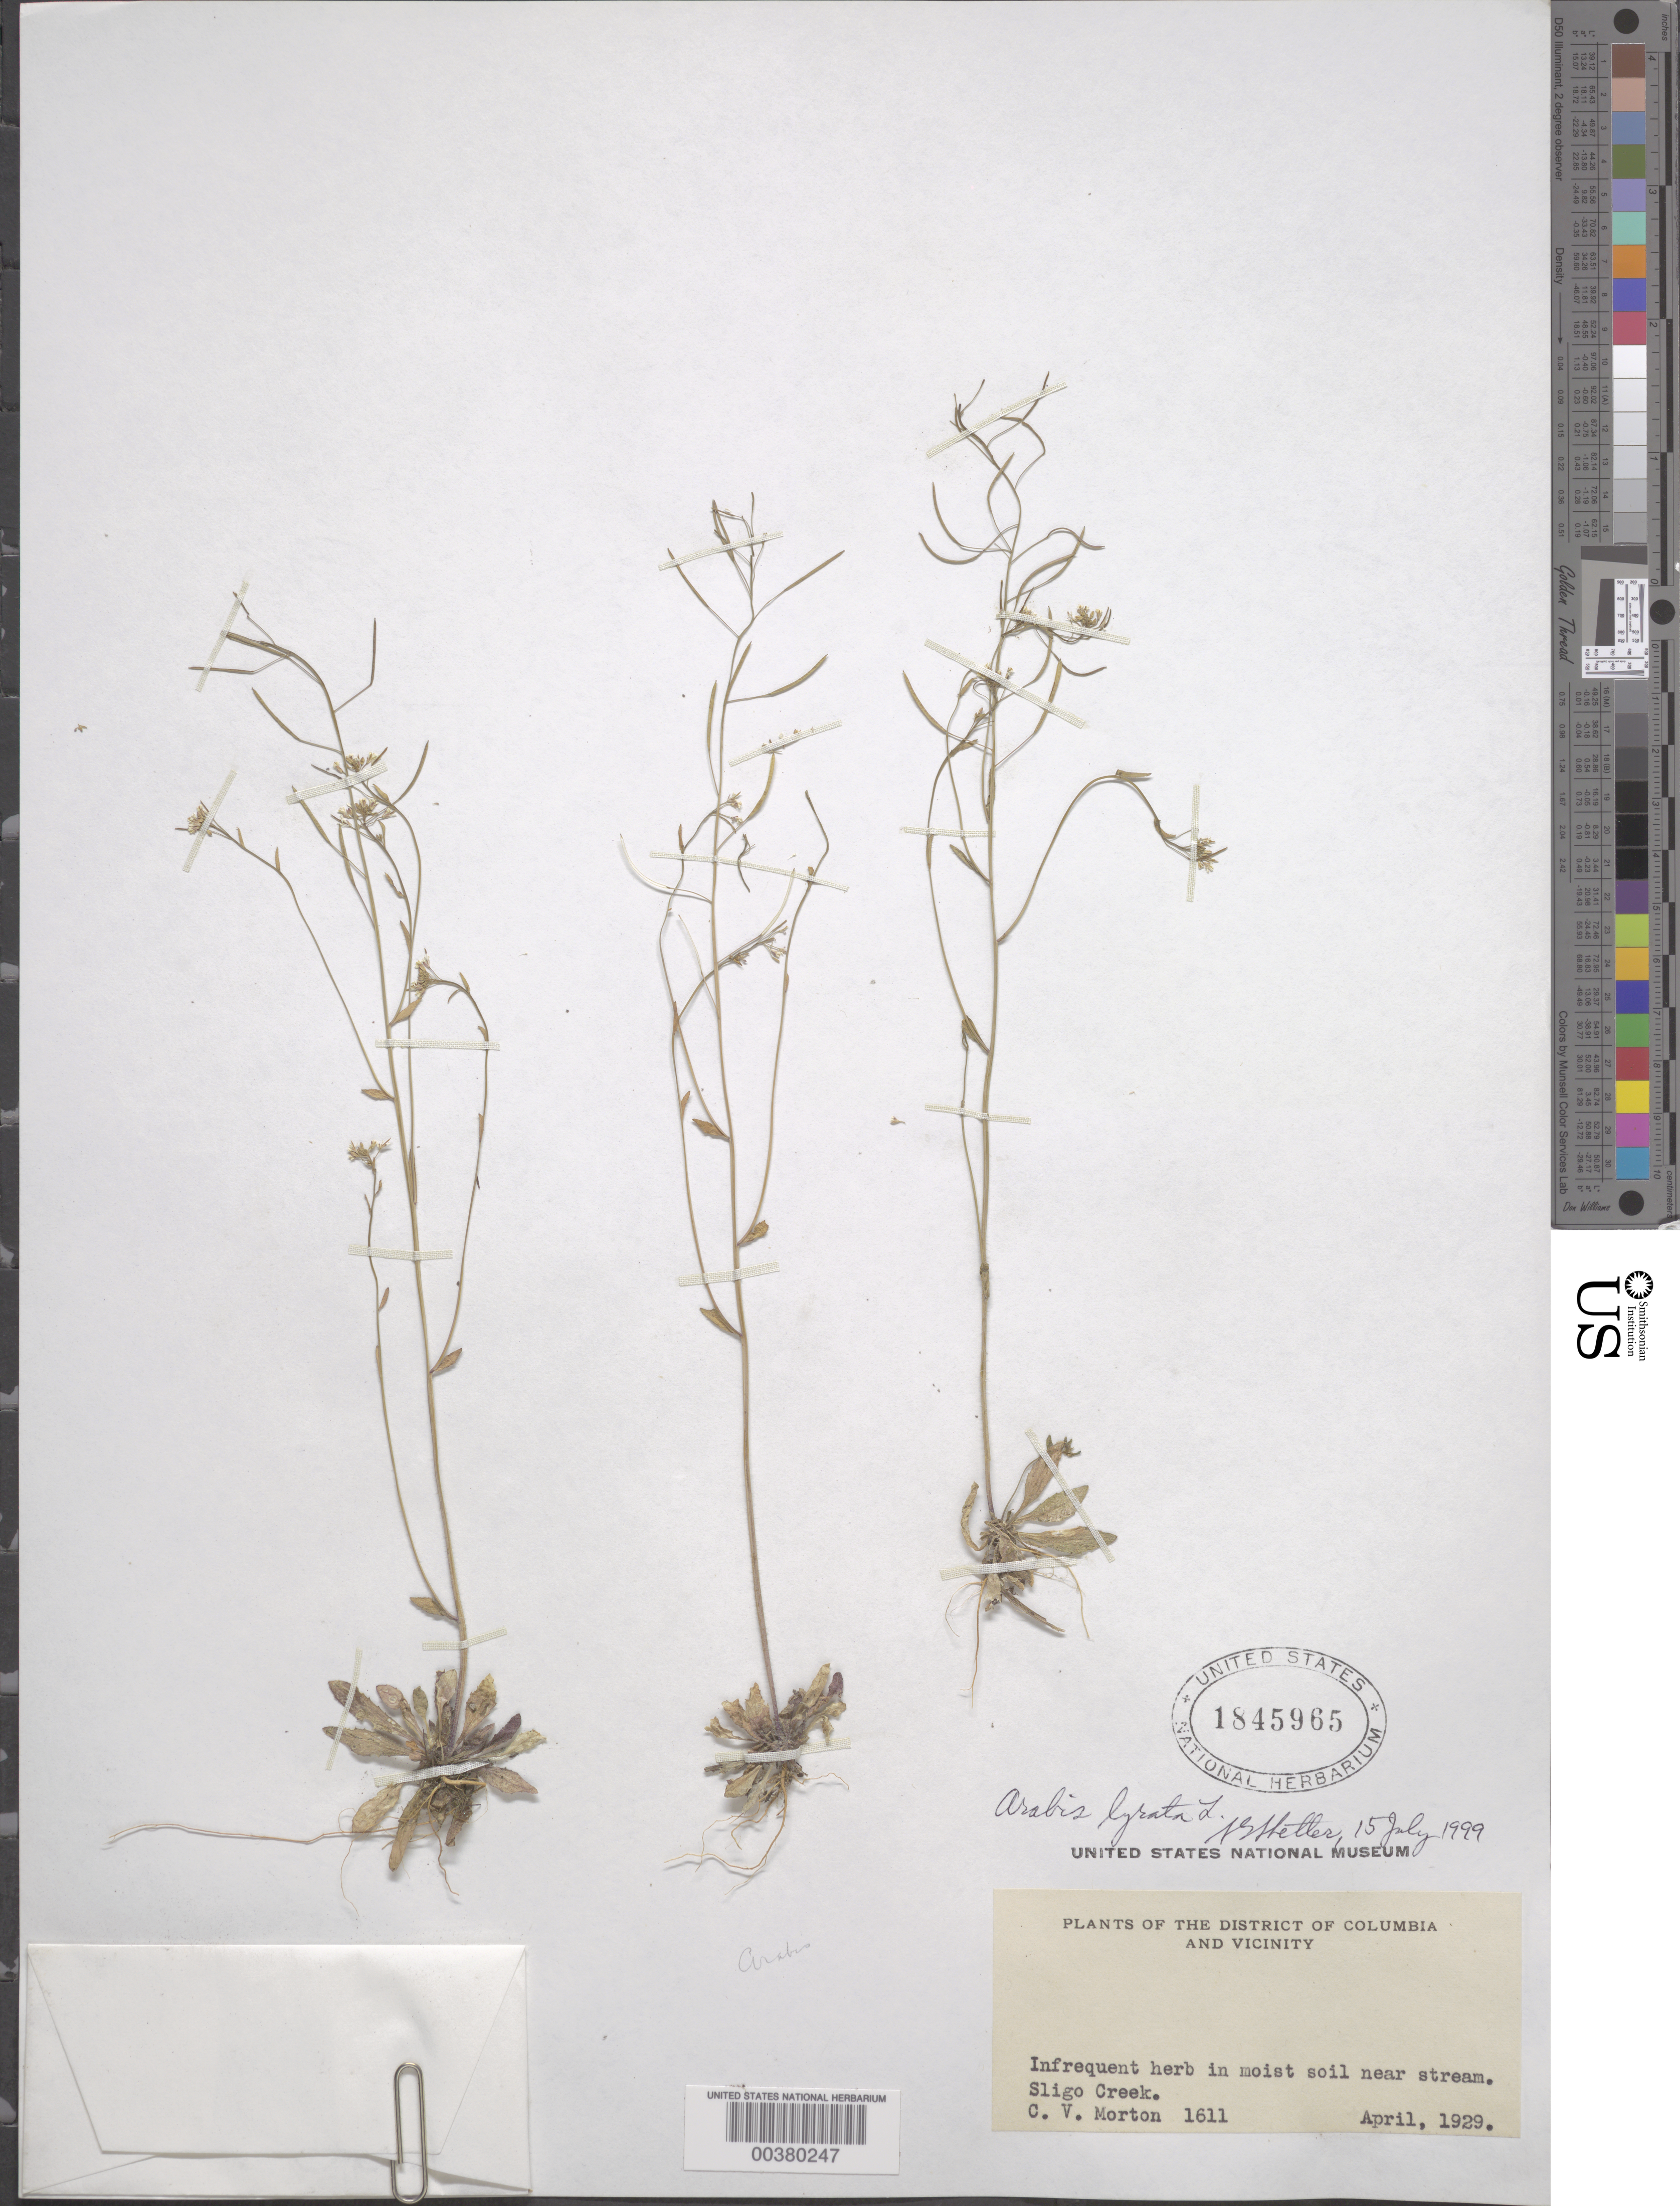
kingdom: Plantae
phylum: Tracheophyta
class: Magnoliopsida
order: Brassicales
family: Brassicaceae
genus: Arabidopsis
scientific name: Arabidopsis lyrata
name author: (L.) O'Kane & Al-Shehbaz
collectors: C. V. Morton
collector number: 1611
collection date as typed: Apr 1929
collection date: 1929-04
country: United States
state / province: Maryland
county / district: Prince George's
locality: Sligo Creek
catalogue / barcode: US 1845965